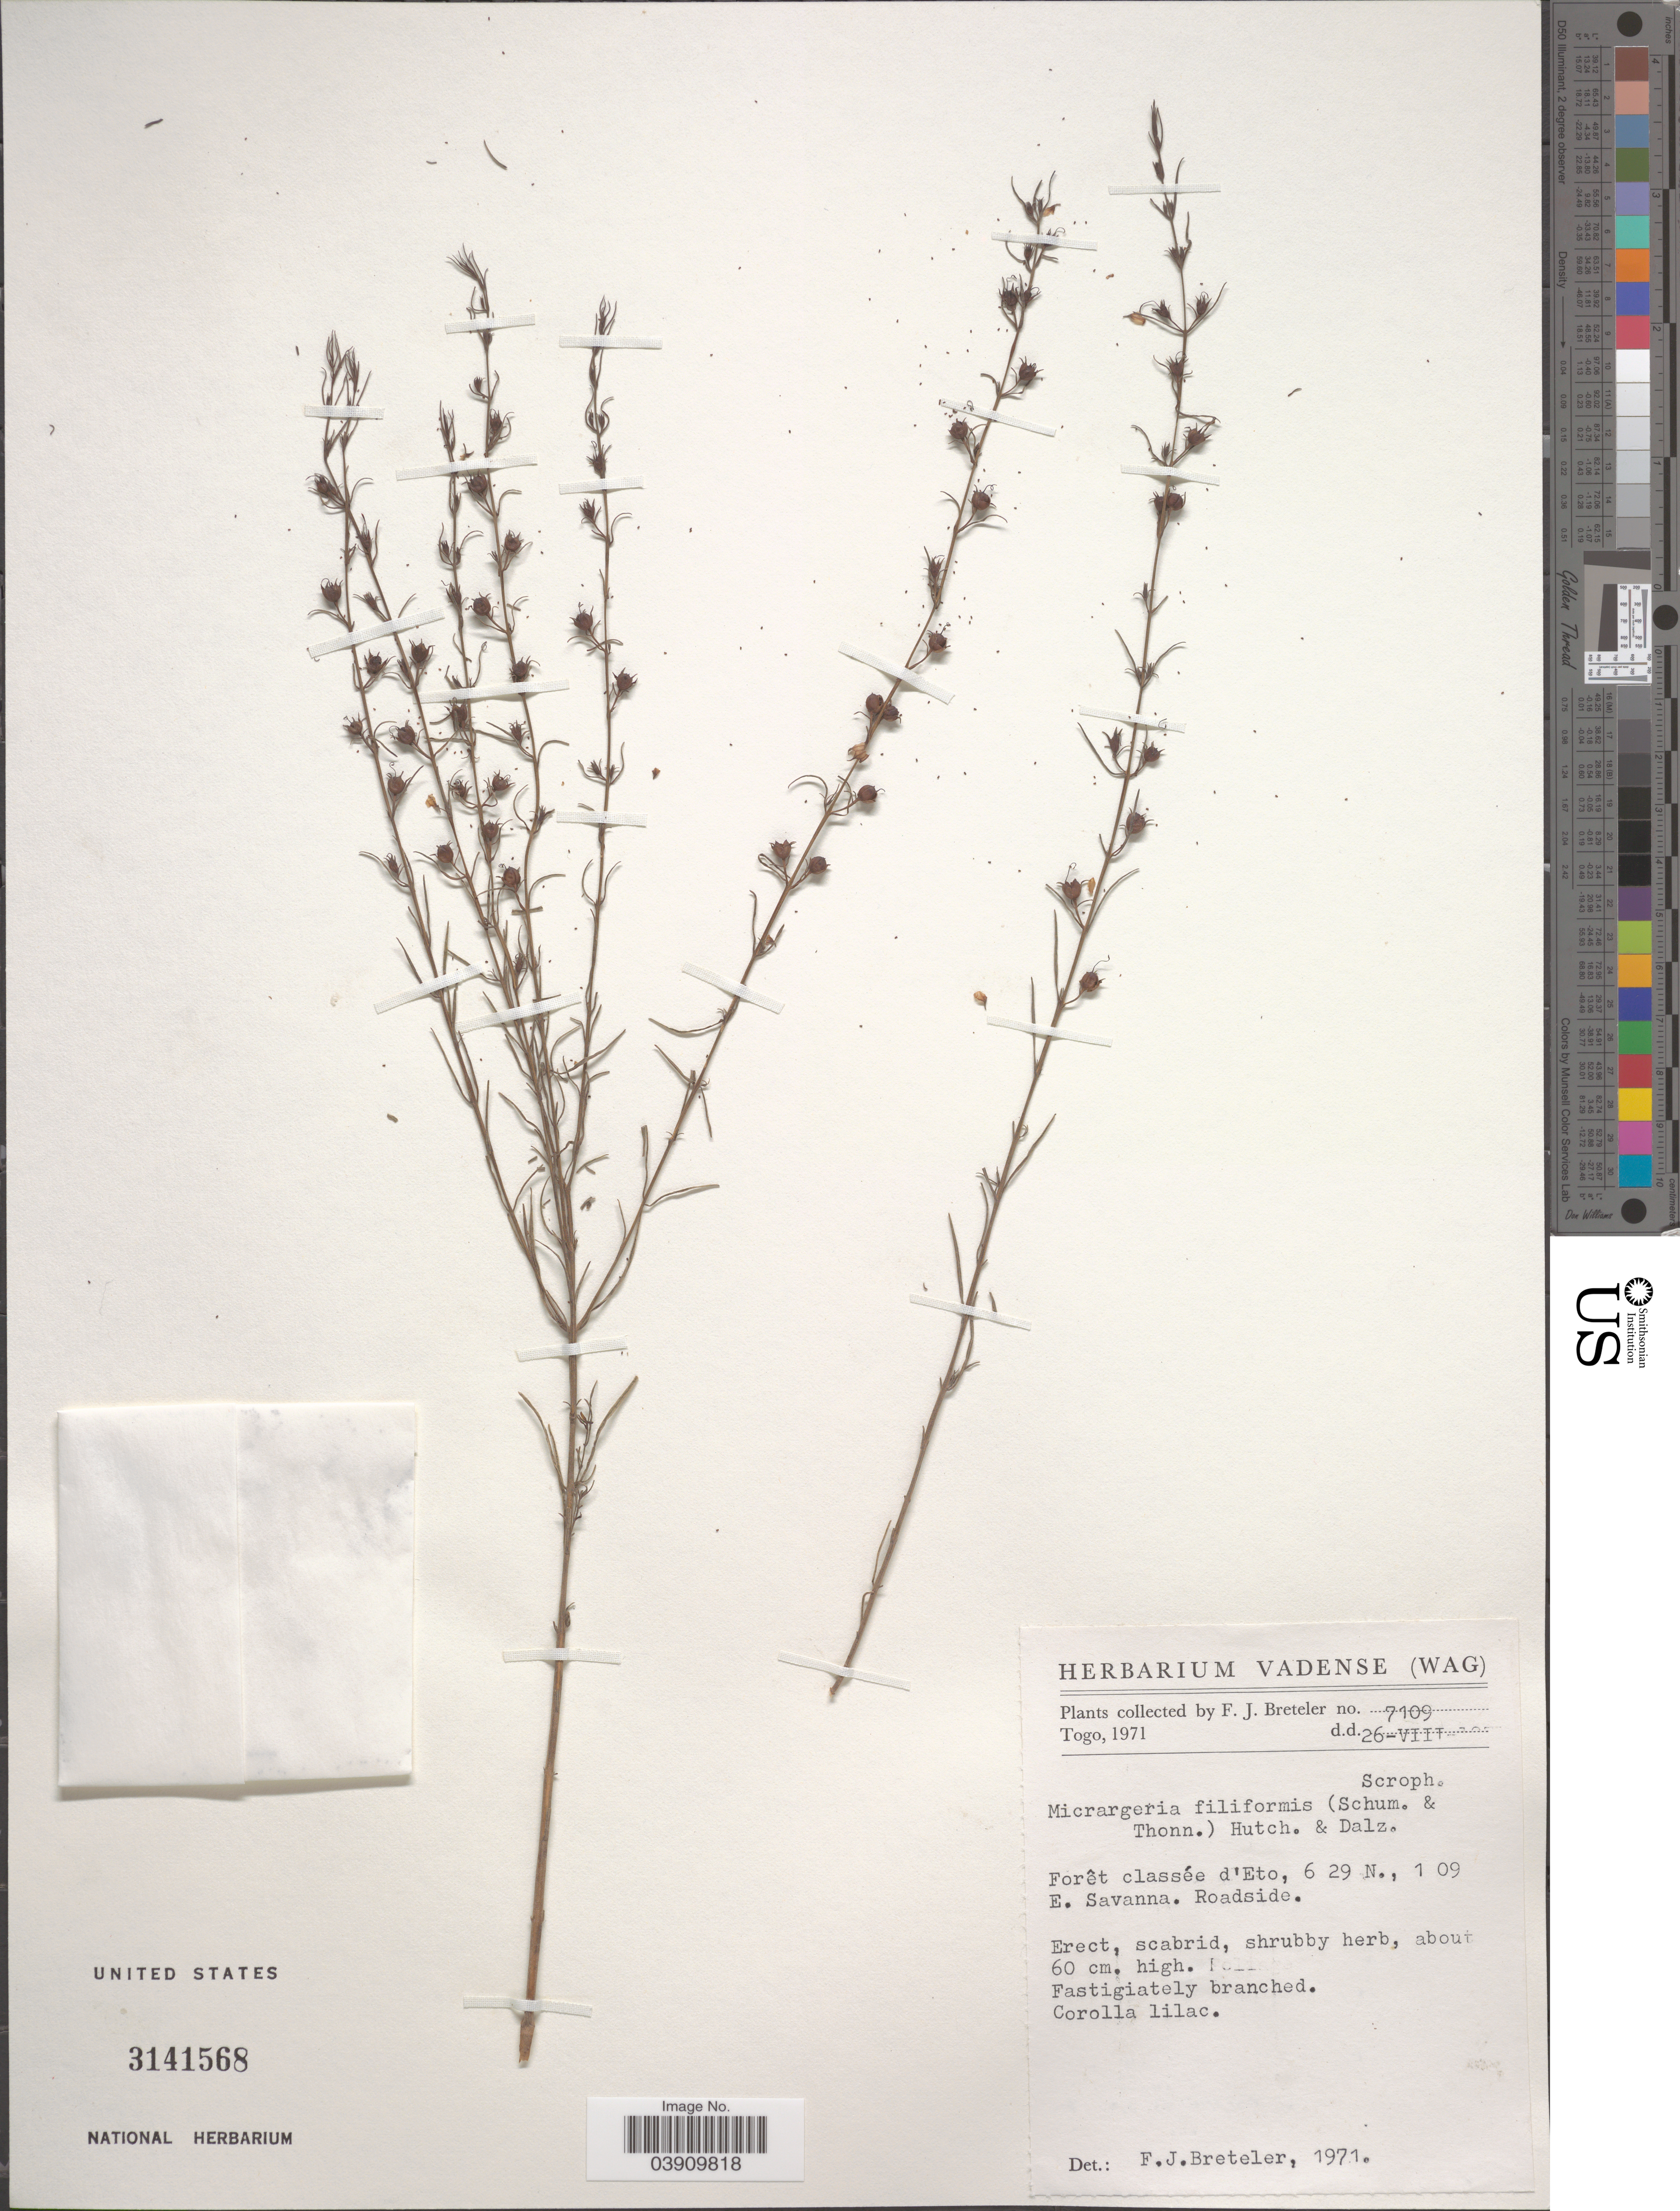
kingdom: Plantae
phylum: Tracheophyta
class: Magnoliopsida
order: Lamiales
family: Orobanchaceae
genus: Micrargeria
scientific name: Micrargeria filiformis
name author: (Schumach. & Thonn.) Hutch. & Dalziel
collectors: F. J. Breteler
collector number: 7109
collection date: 1971-08-26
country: Togo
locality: Forêt classée d'Eto, E. Savanna. Roadside.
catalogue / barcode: US 3141568